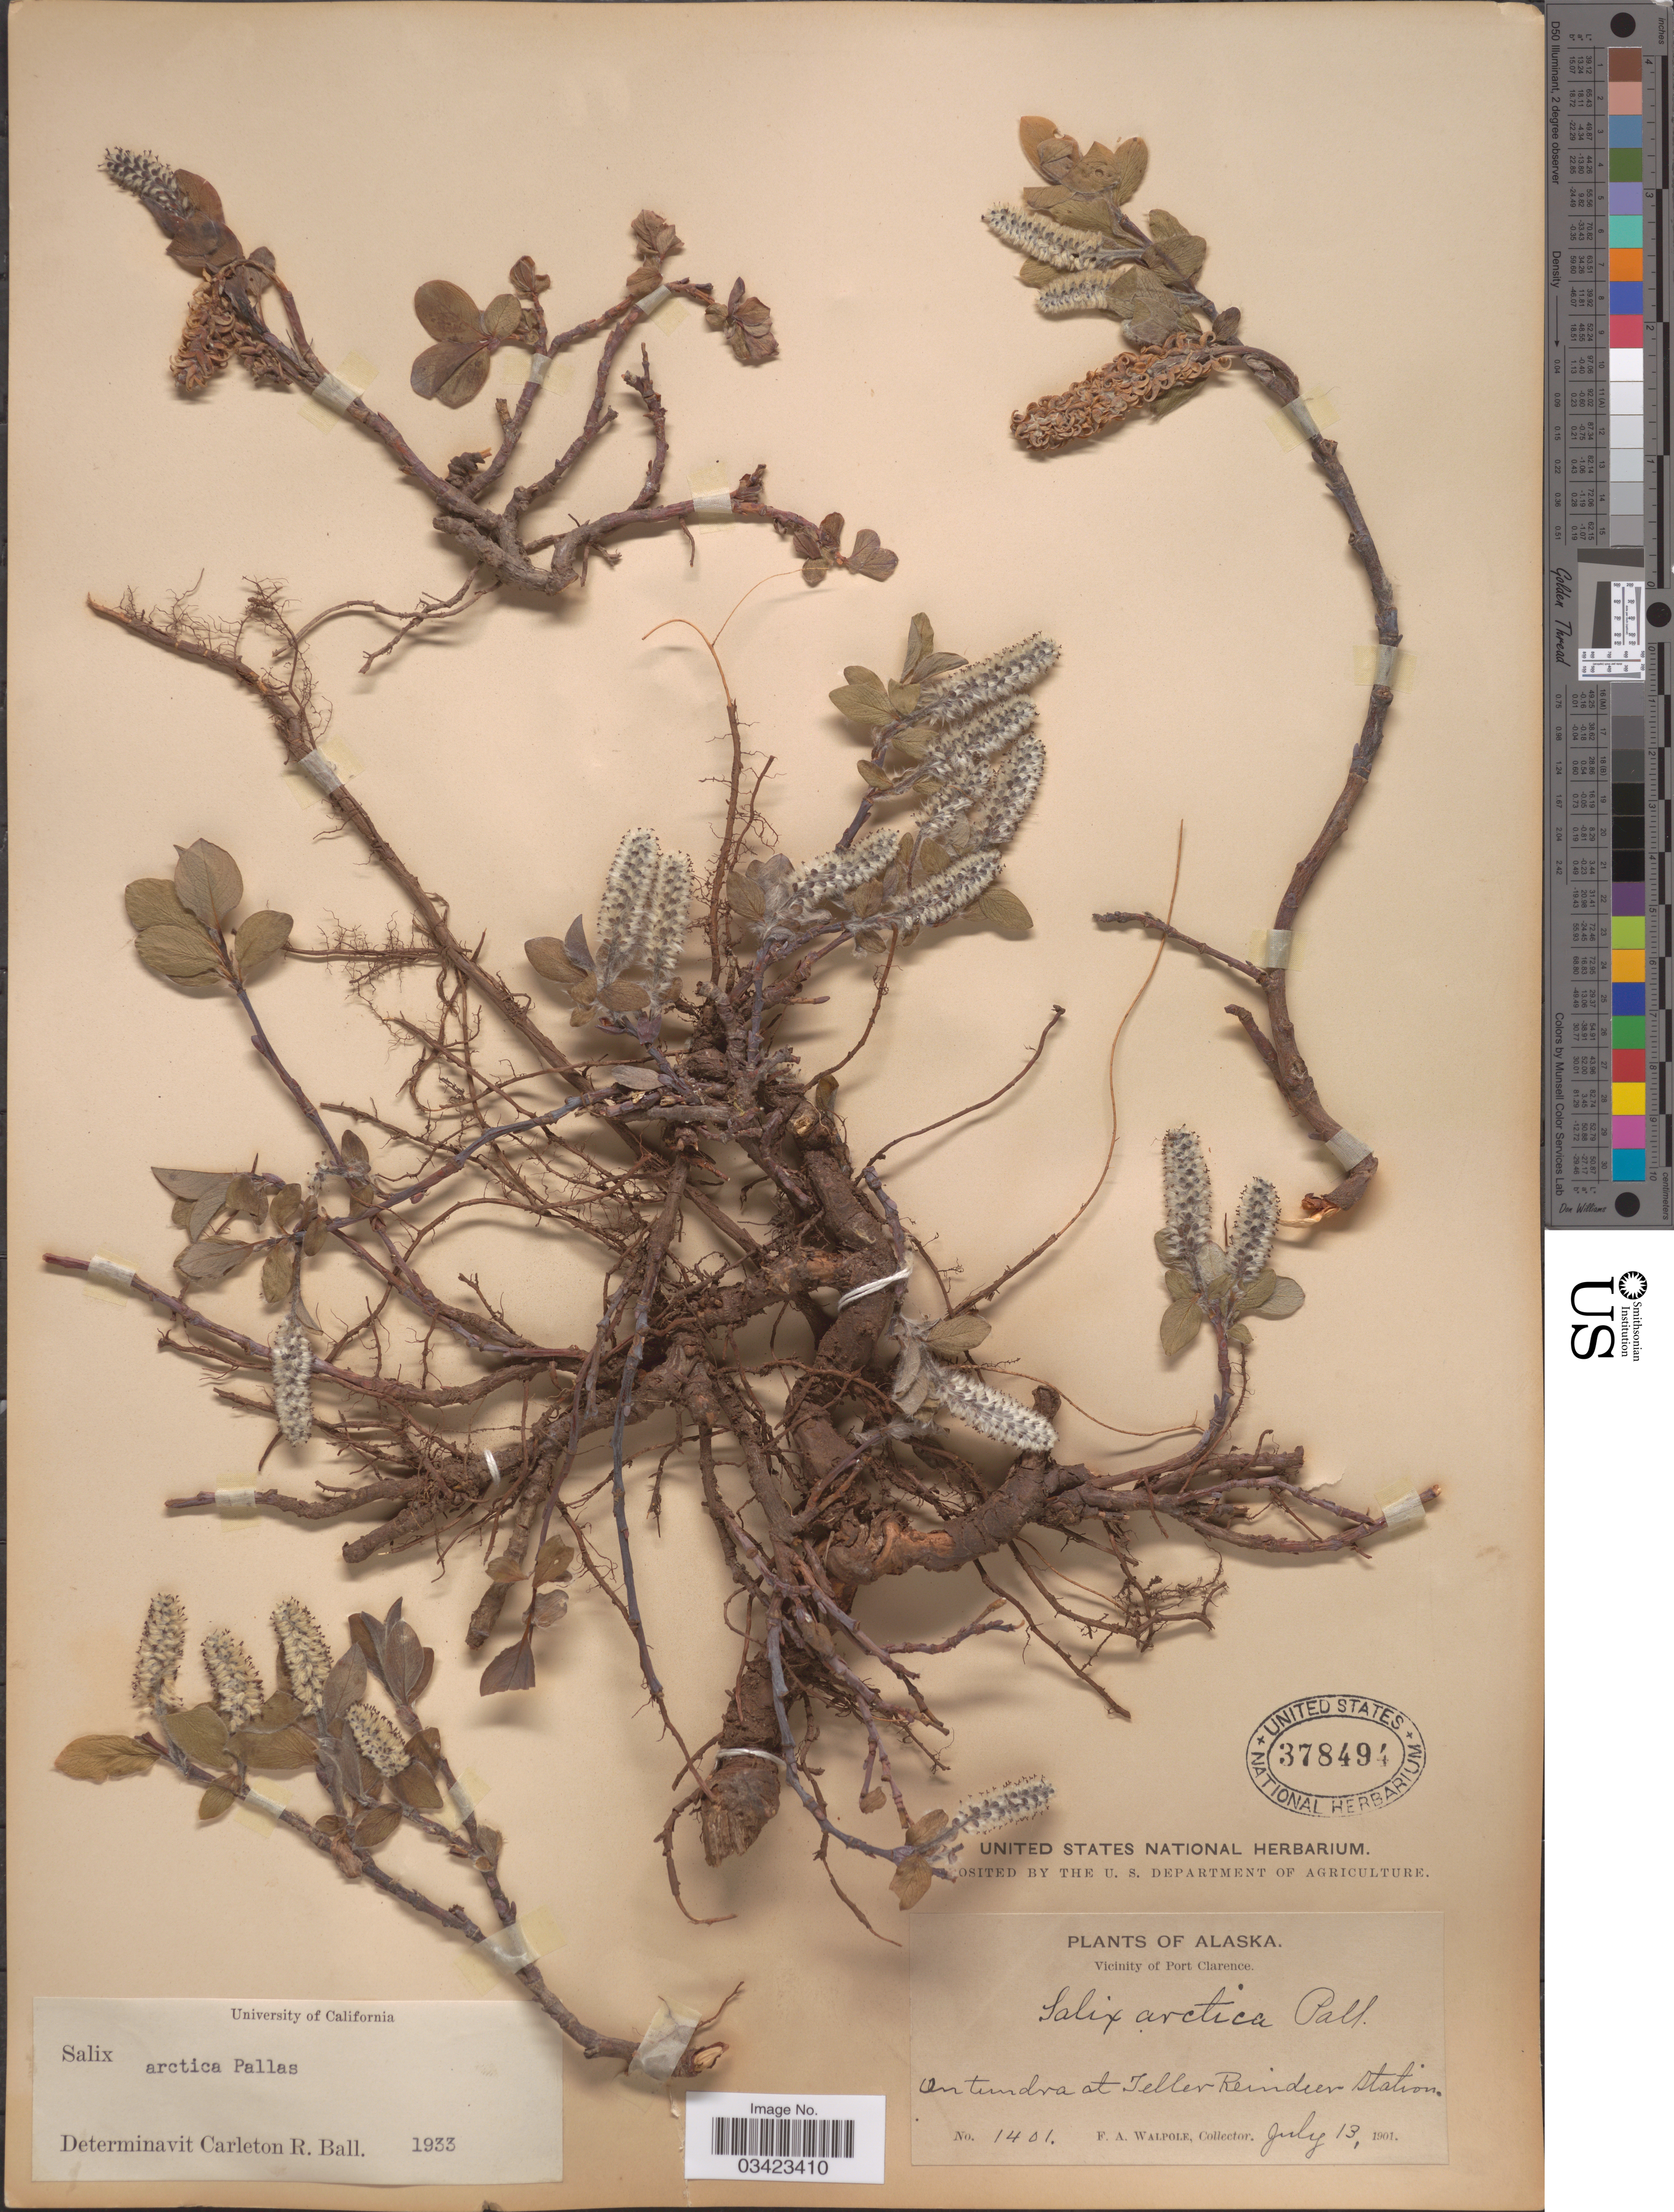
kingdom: Plantae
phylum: Tracheophyta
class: Magnoliopsida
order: Malpighiales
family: Salicaceae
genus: Salix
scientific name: Salix arctica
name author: Pall.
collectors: F. Walpole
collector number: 1401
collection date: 1901-07-13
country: United States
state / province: Alaska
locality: Vicinity of Port Clarence. On tundra at Teller Reindeer Station.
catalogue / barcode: US 378494